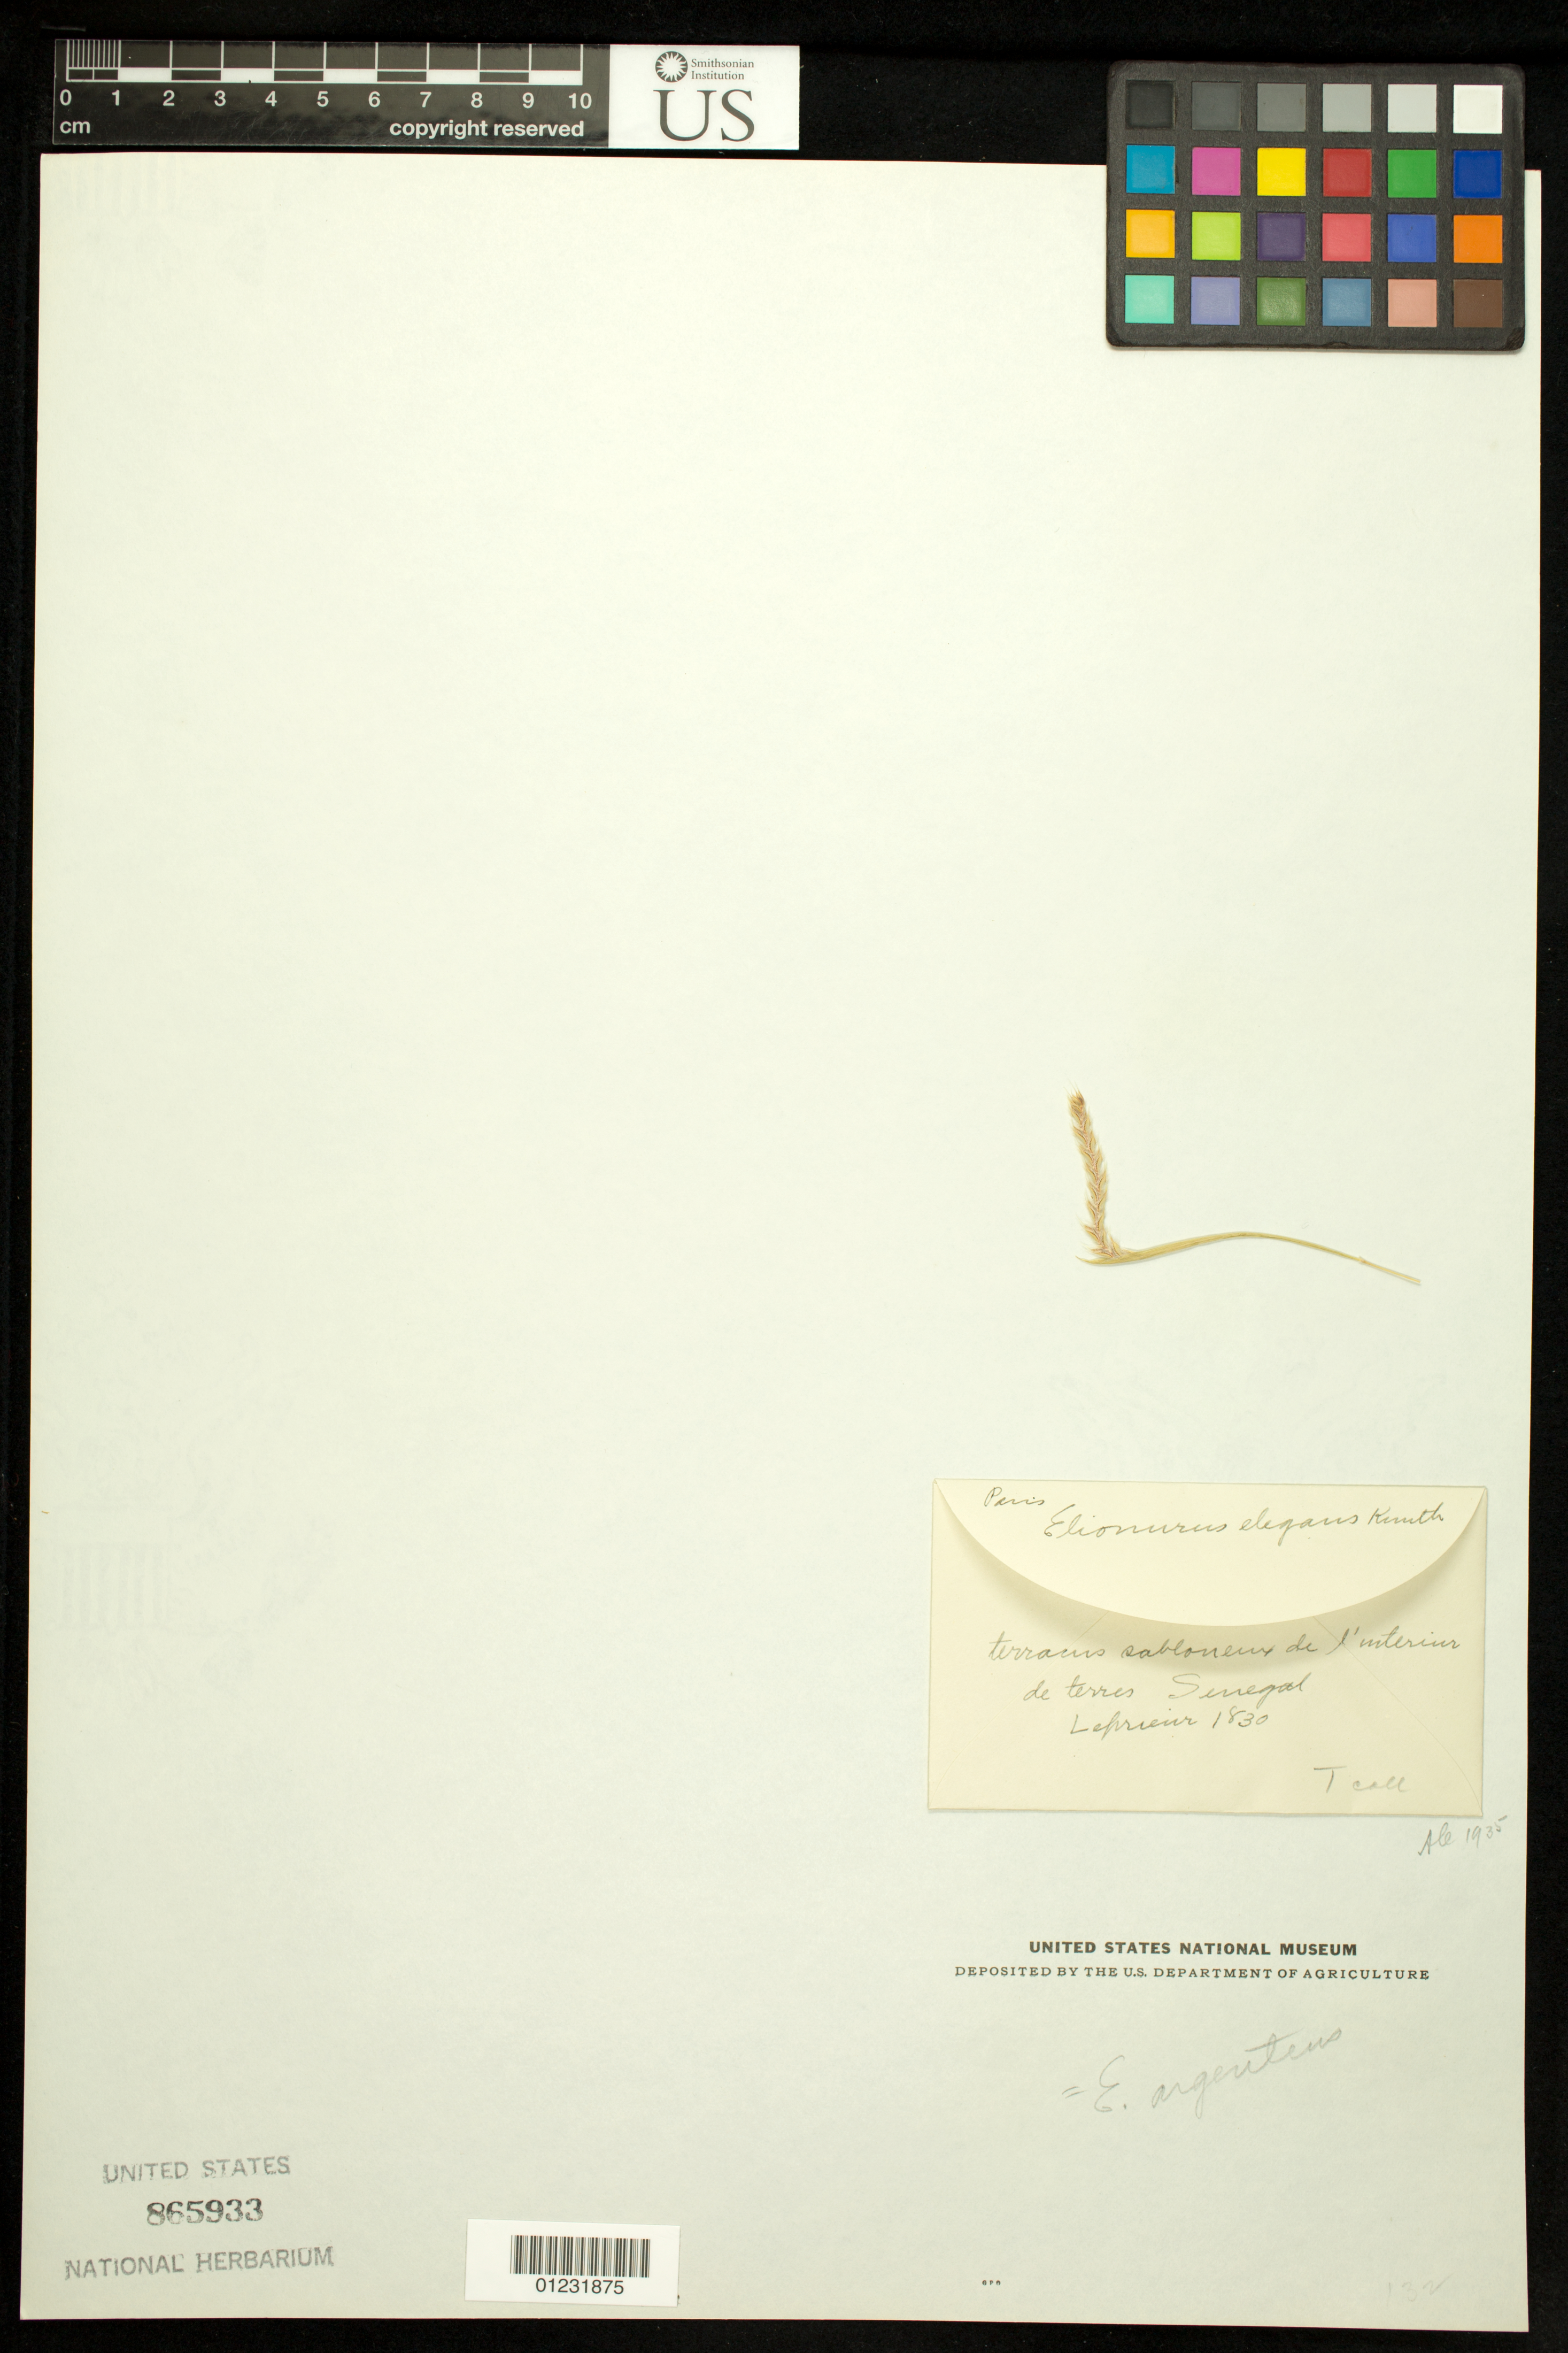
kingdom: Plantae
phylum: Tracheophyta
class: Liliopsida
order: Poales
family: Poaceae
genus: Elionurus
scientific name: Elionurus elegans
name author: Kunth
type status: Syntype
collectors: F. M. R. Leprieur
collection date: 1830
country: Senegal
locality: Senegambia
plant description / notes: Fragmentary material of type specimen ex herb. Paris.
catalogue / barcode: US 865933